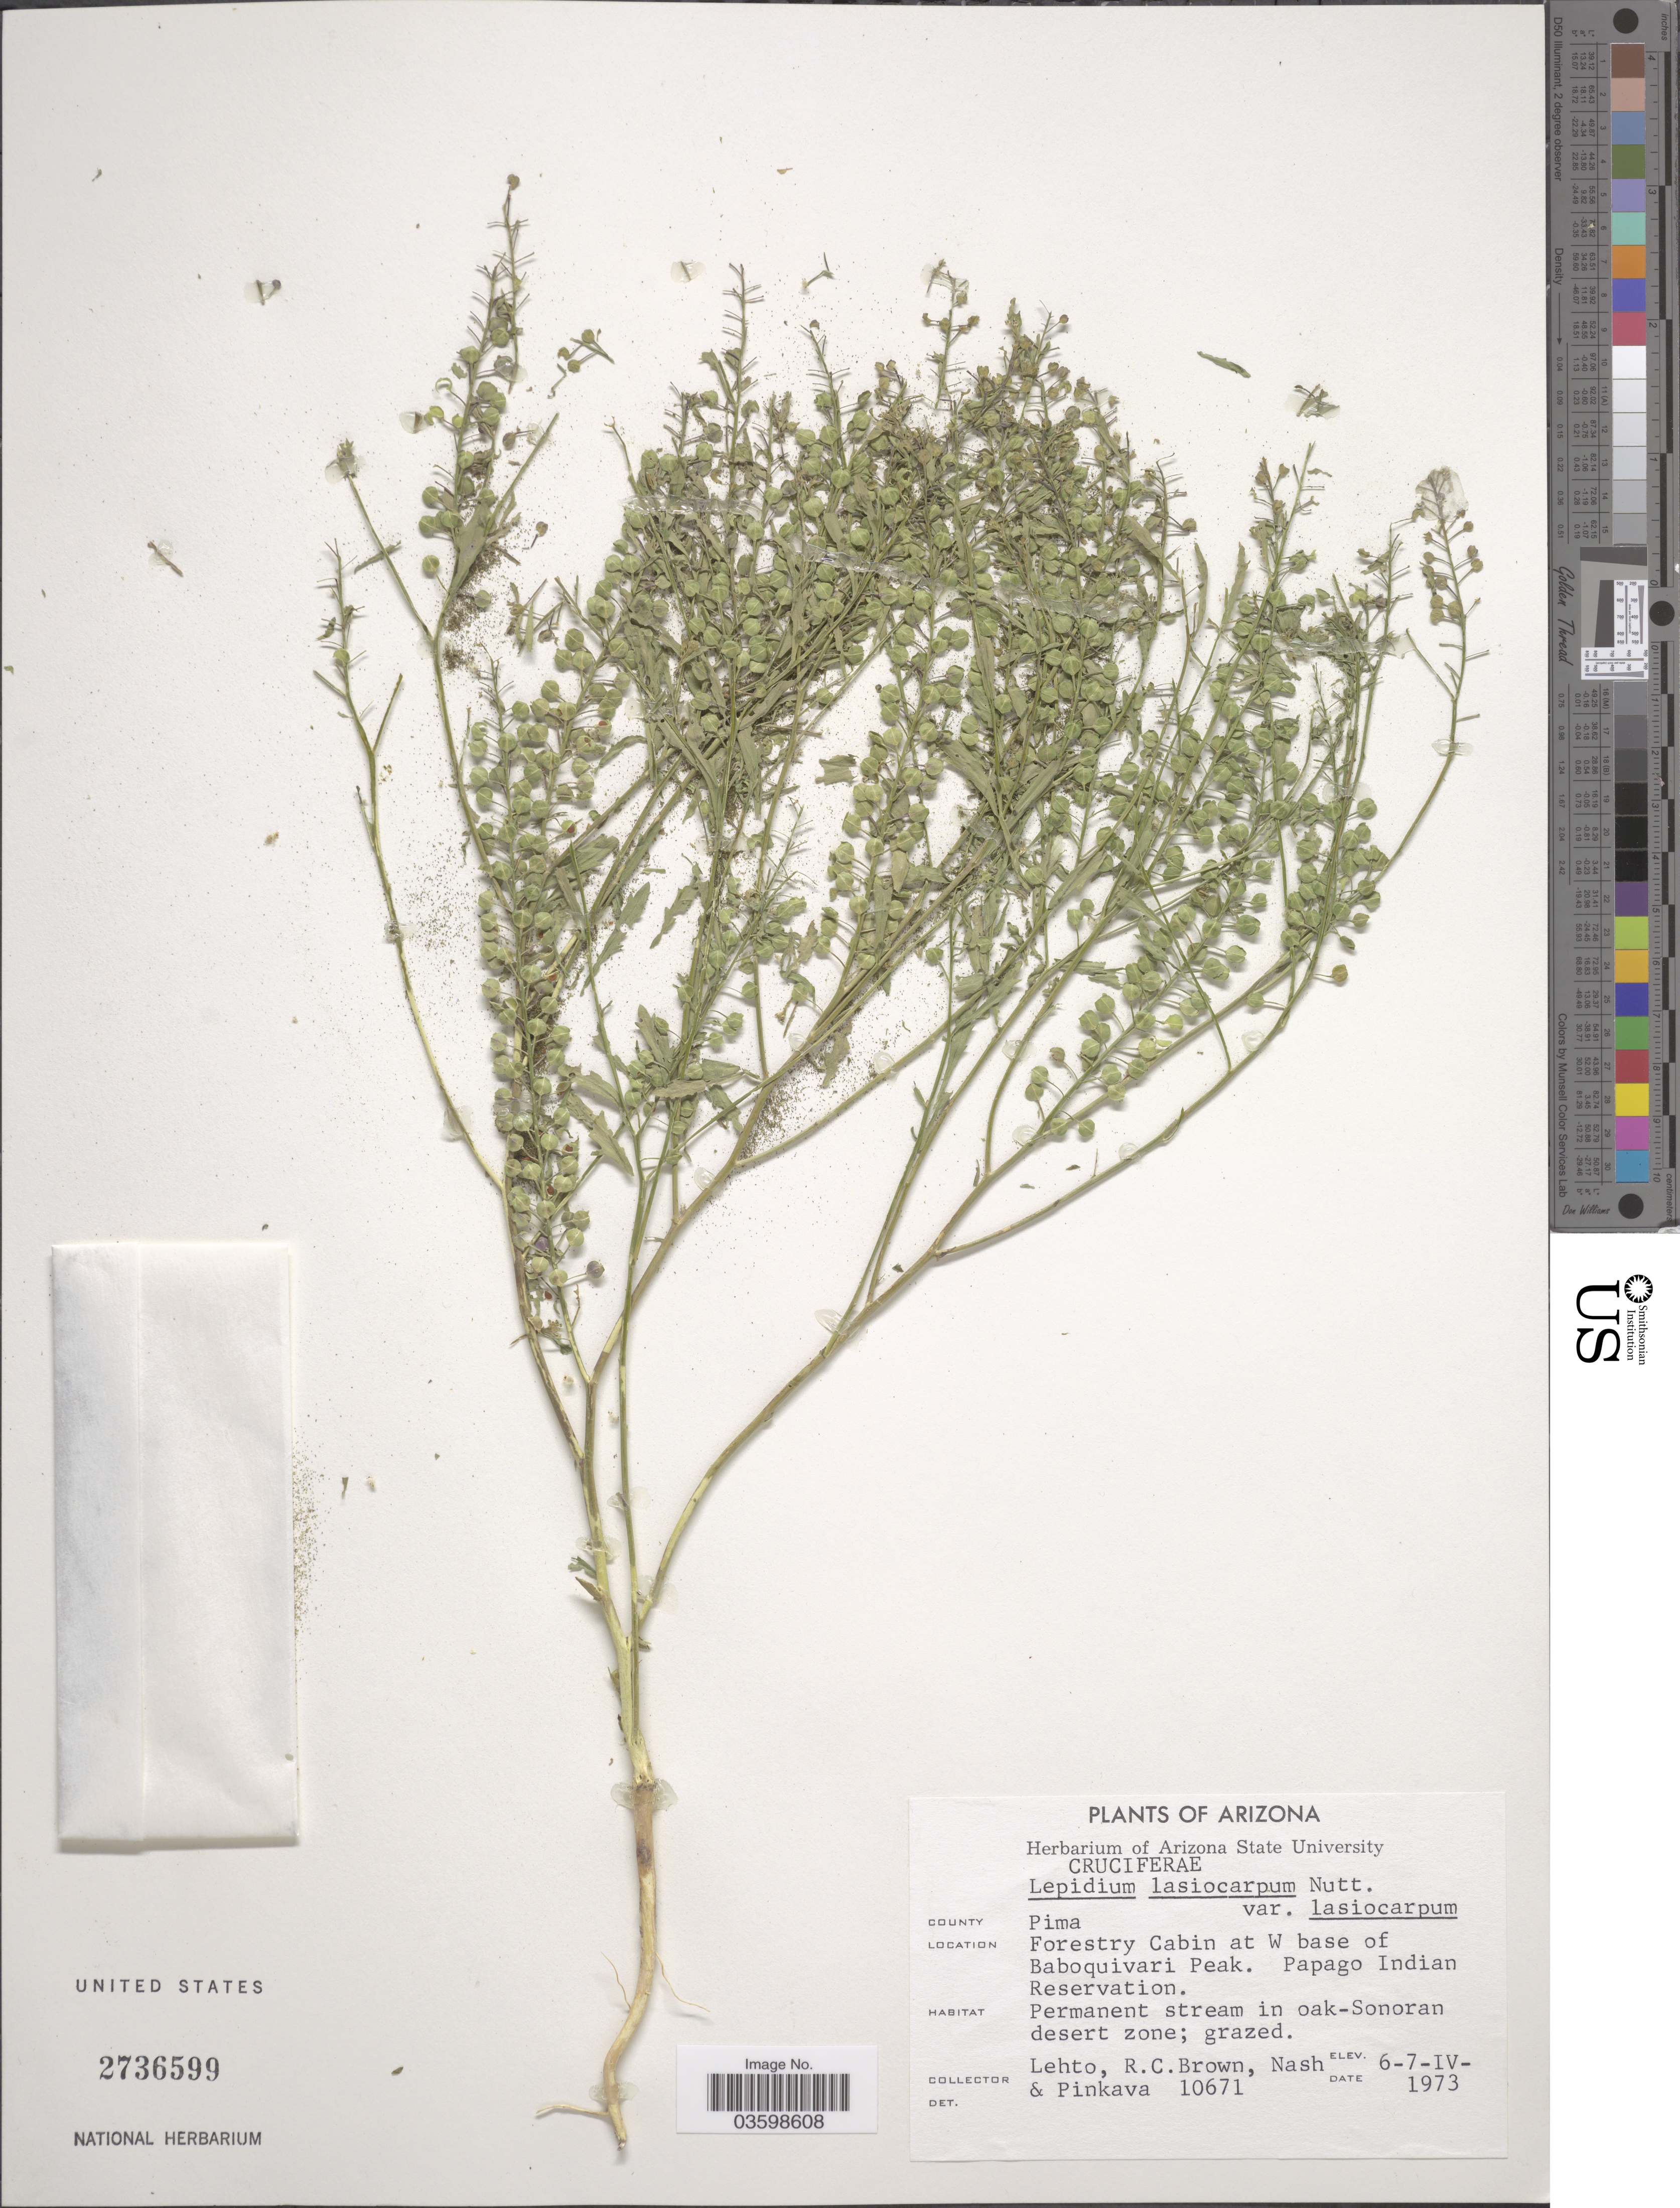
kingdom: Plantae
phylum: Tracheophyta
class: Magnoliopsida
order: Brassicales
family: Brassicaceae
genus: Lepidium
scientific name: Lepidium lasiocarpum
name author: Nutt.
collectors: -. Lehto, R. C. Brown, -- Nash & -. Pinkava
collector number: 10671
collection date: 1973-04-06/1973-04-07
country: United States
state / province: Arizona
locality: County Pima. Forestry Cabin at W base of Baboquivari Peak, Papago Indian Reservation. Permanent stream in oak-Sonoran desert zone.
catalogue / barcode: US 2736599